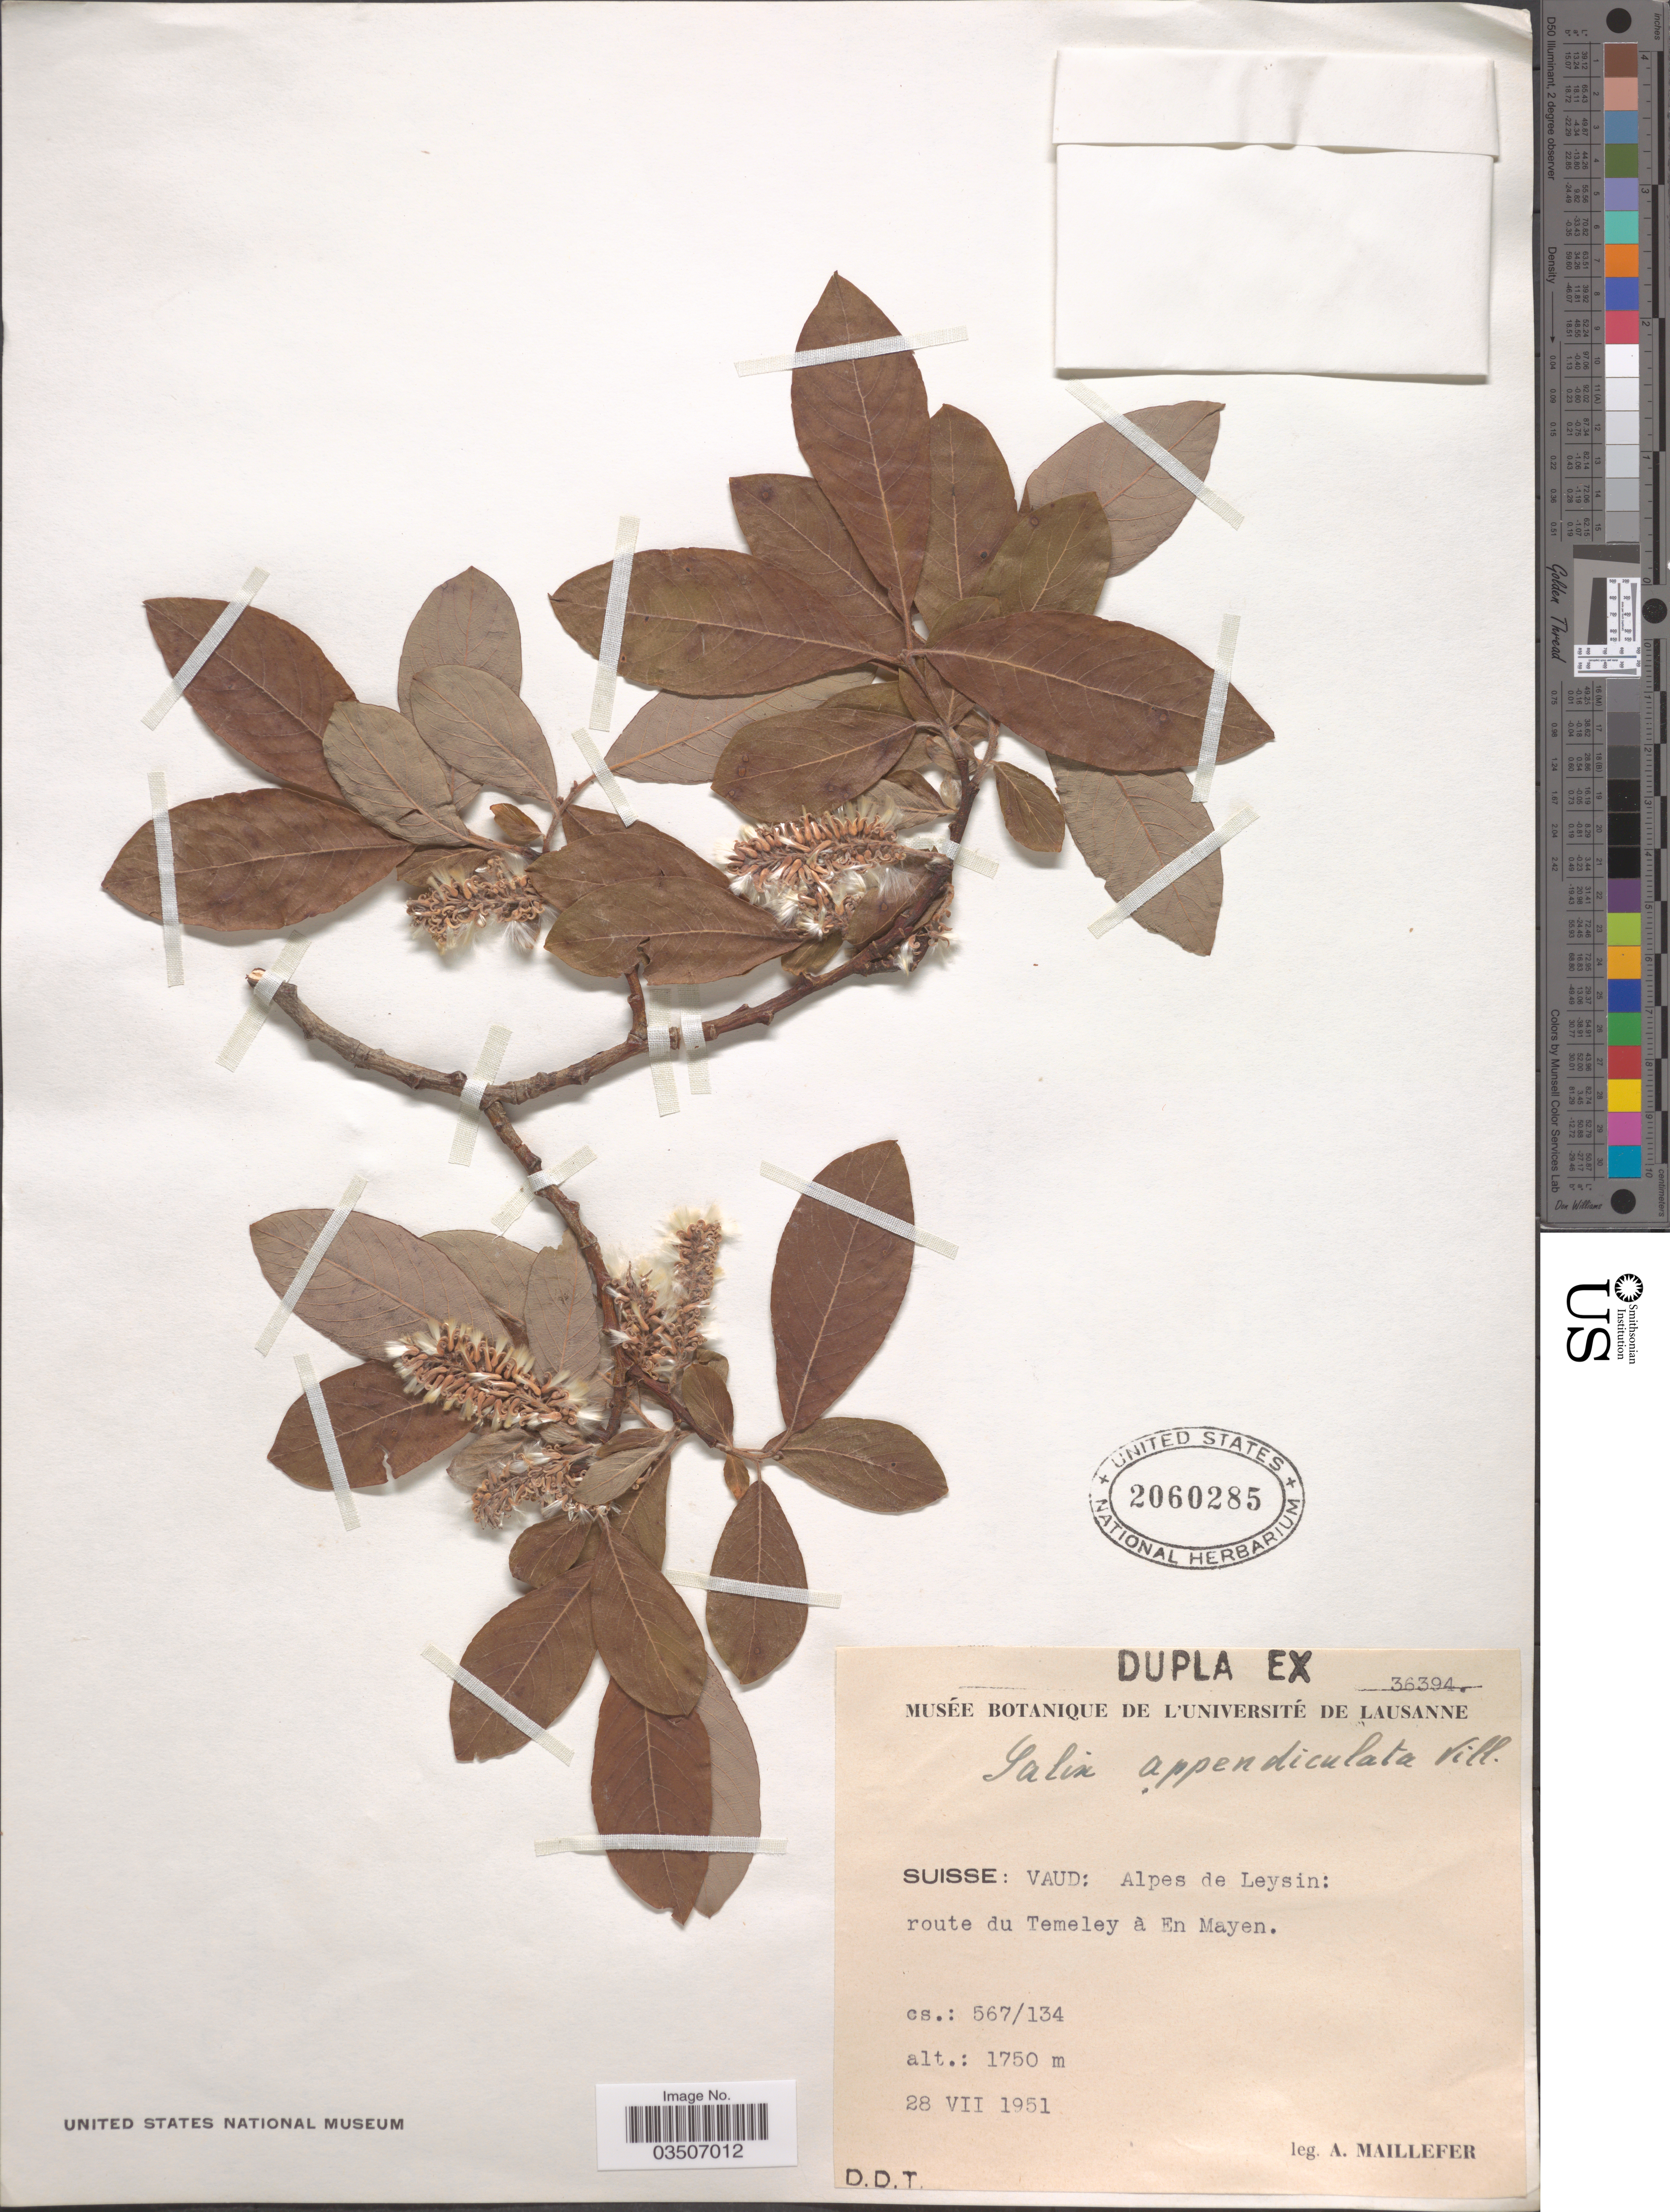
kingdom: Plantae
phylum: Tracheophyta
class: Magnoliopsida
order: Malpighiales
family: Salicaceae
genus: Salix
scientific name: Salix appendiculata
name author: Vill.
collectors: A. Maillefer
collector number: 36394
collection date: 1951-07-28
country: Switzerland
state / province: Vaud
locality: Suisse: Alpes de Leysin: route du Temeley à En Mayen. cs.: 567/134. [unsure placement]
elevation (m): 1750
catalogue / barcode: US 2060285